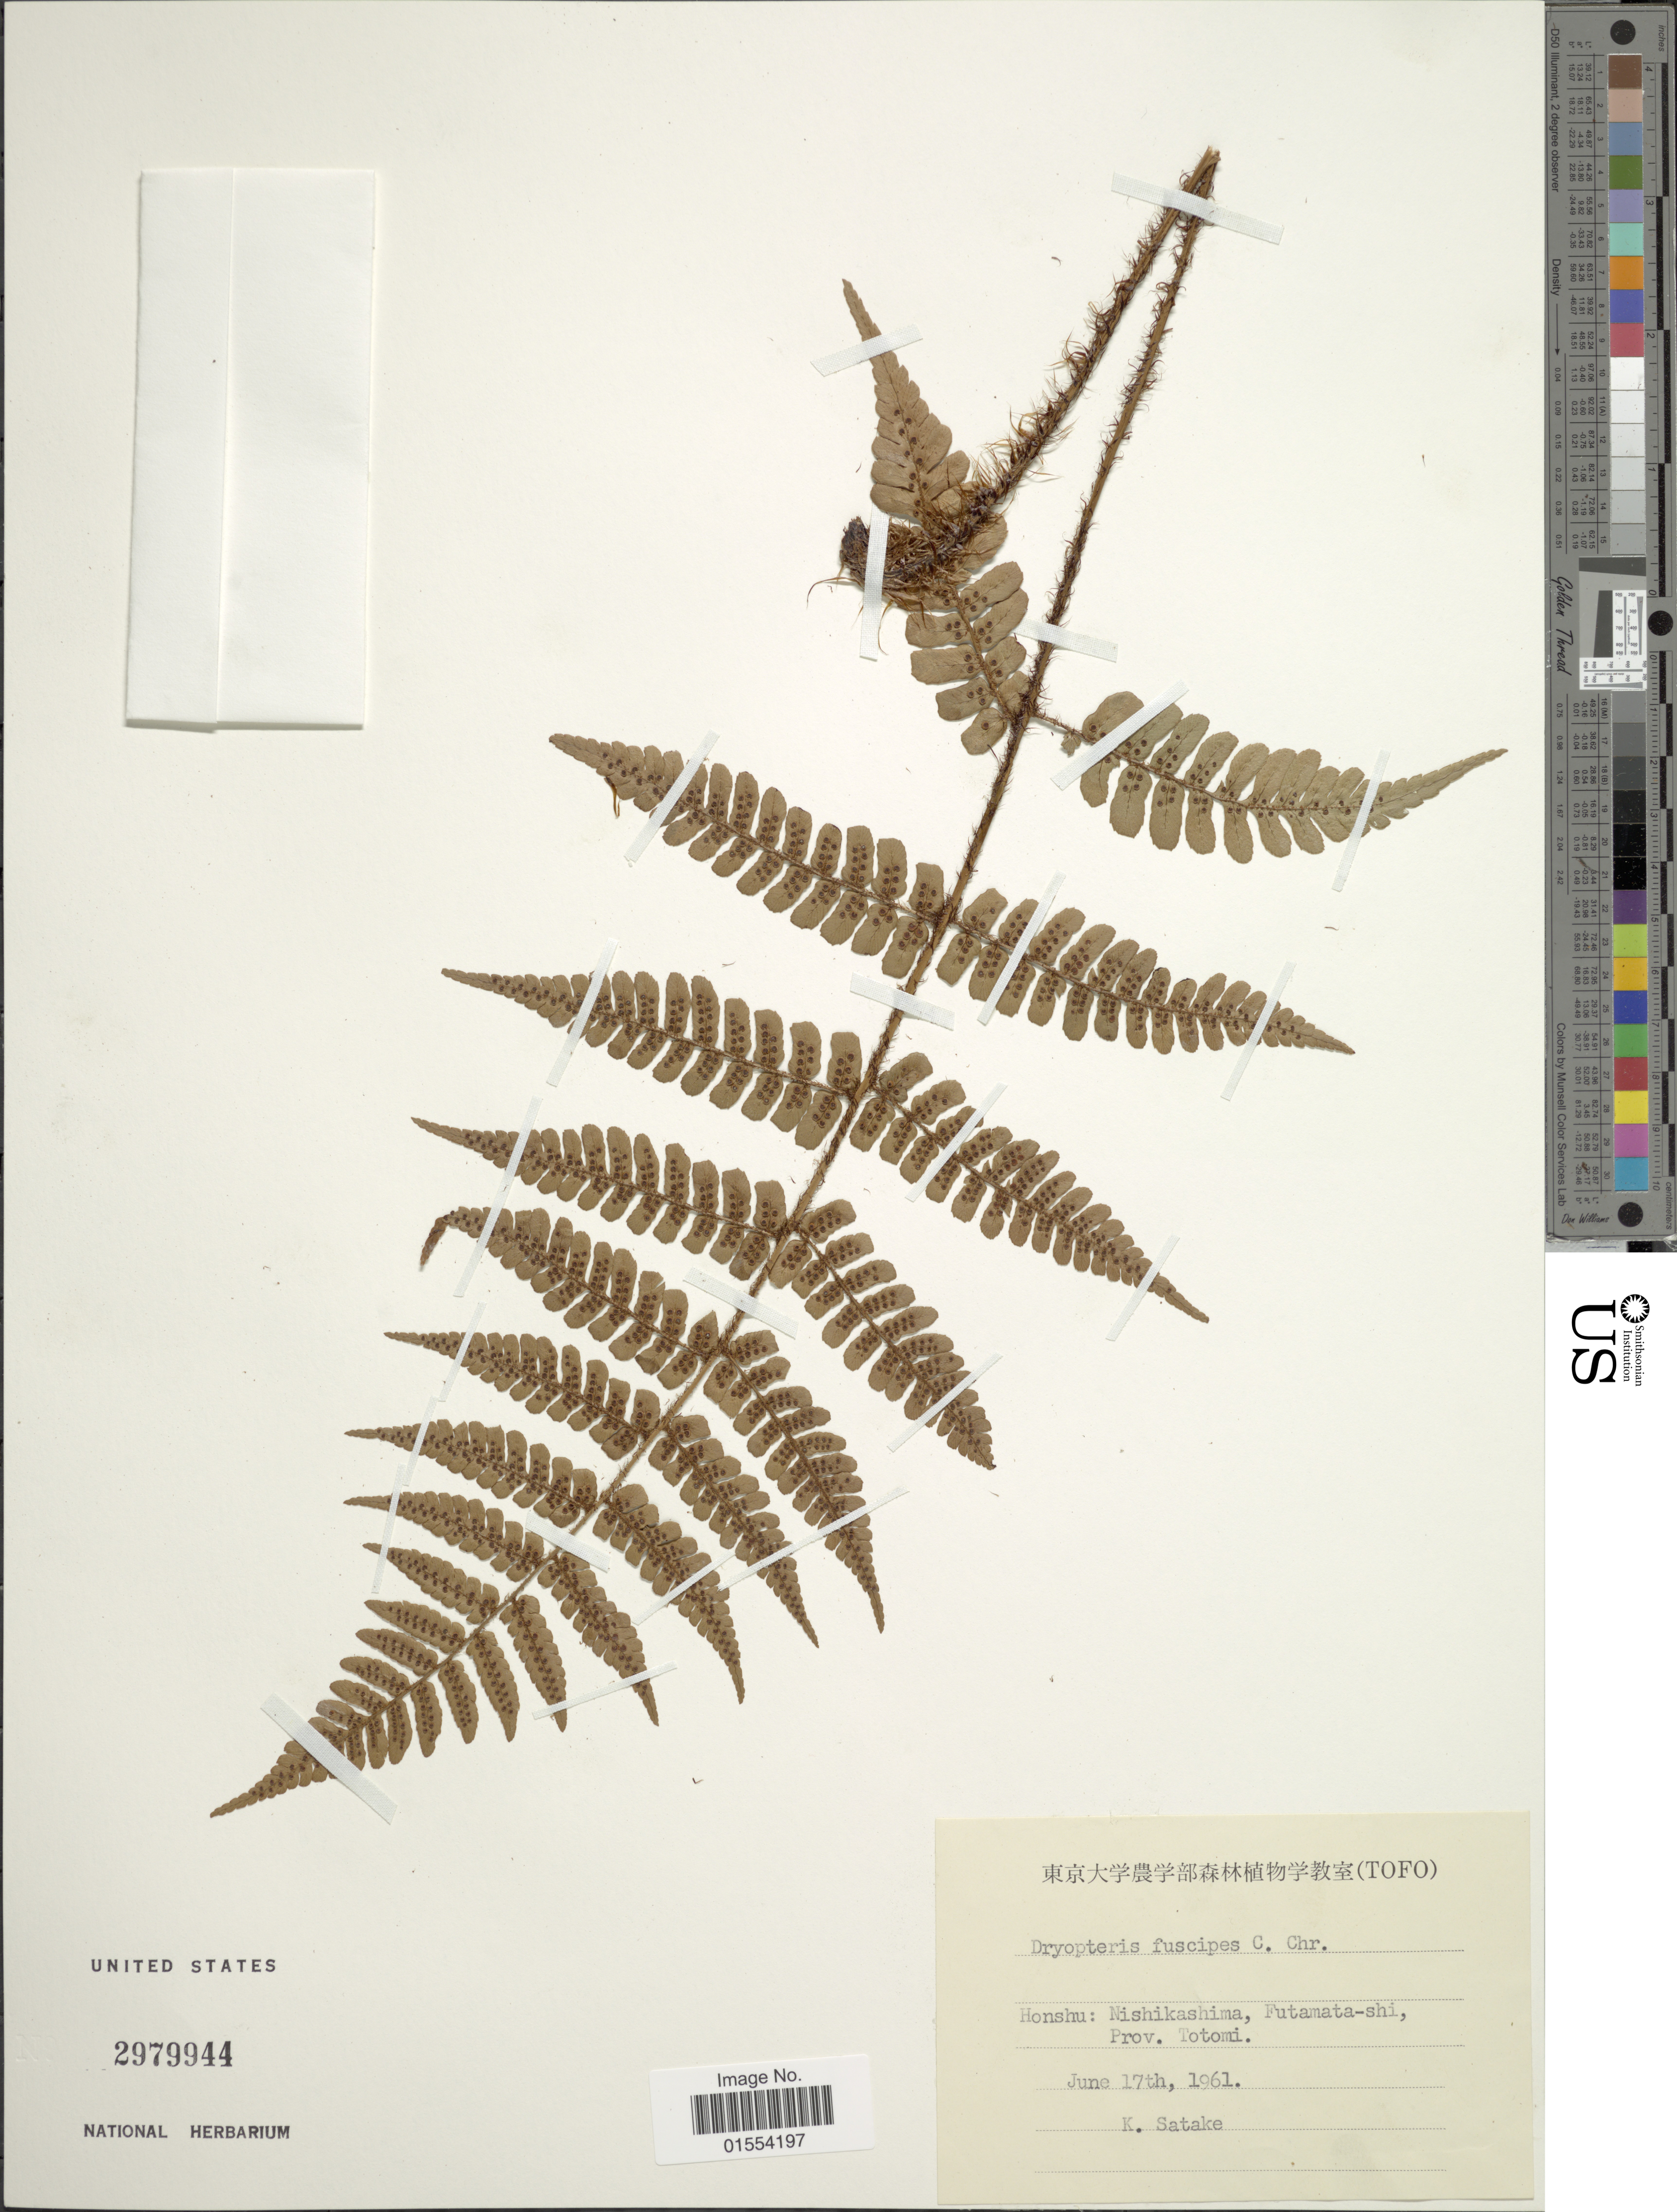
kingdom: Plantae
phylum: Tracheophyta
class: Polypodiopsida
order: Polypodiales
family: Dryopteridaceae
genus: Dryopteris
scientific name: Dryopteris fuscipes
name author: C. Chr.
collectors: K. Satake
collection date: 1961-06-17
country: Japan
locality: Honshu: Nishikashima, Futamata-shi, Prov. Totomi.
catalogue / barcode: US 2979944